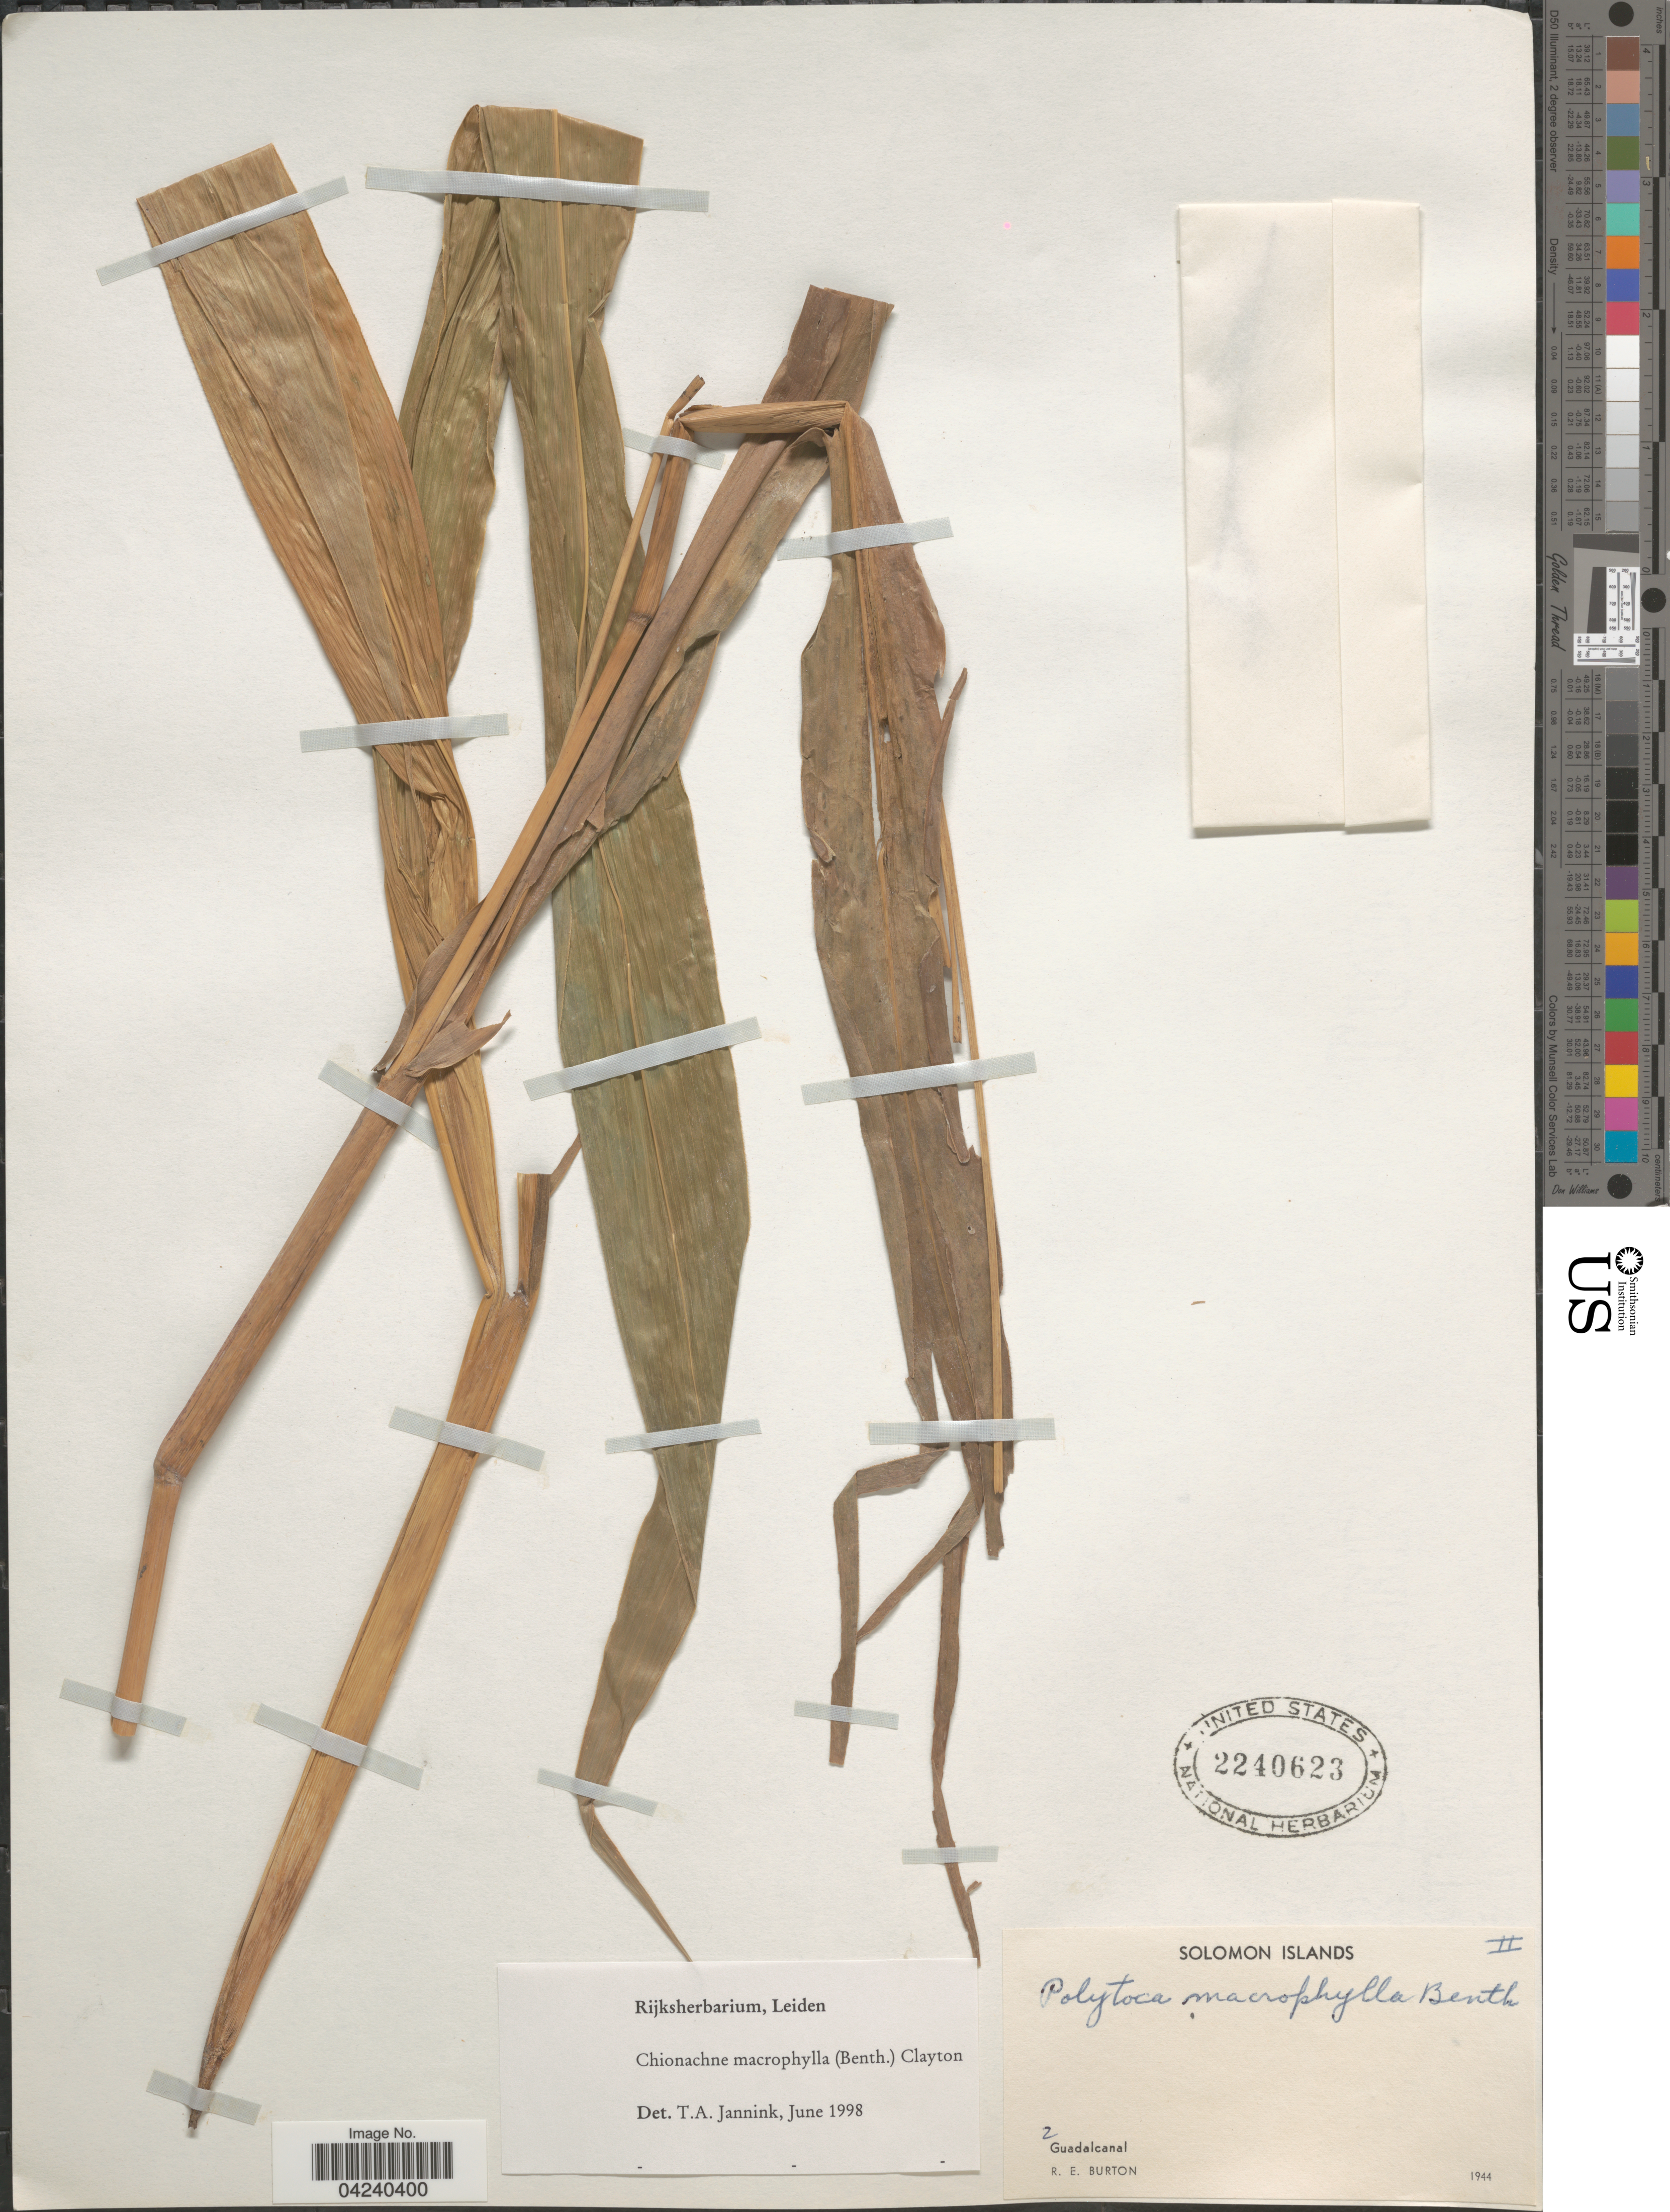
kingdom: Plantae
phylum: Tracheophyta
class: Liliopsida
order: Poales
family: Poaceae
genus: Chionachne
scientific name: Chionachne macrophylla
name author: (Benth.) Clayton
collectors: R. Burton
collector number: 2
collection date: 1944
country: Solomon Islands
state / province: Solomon Islands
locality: Guadalcanal.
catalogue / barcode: US 2240623